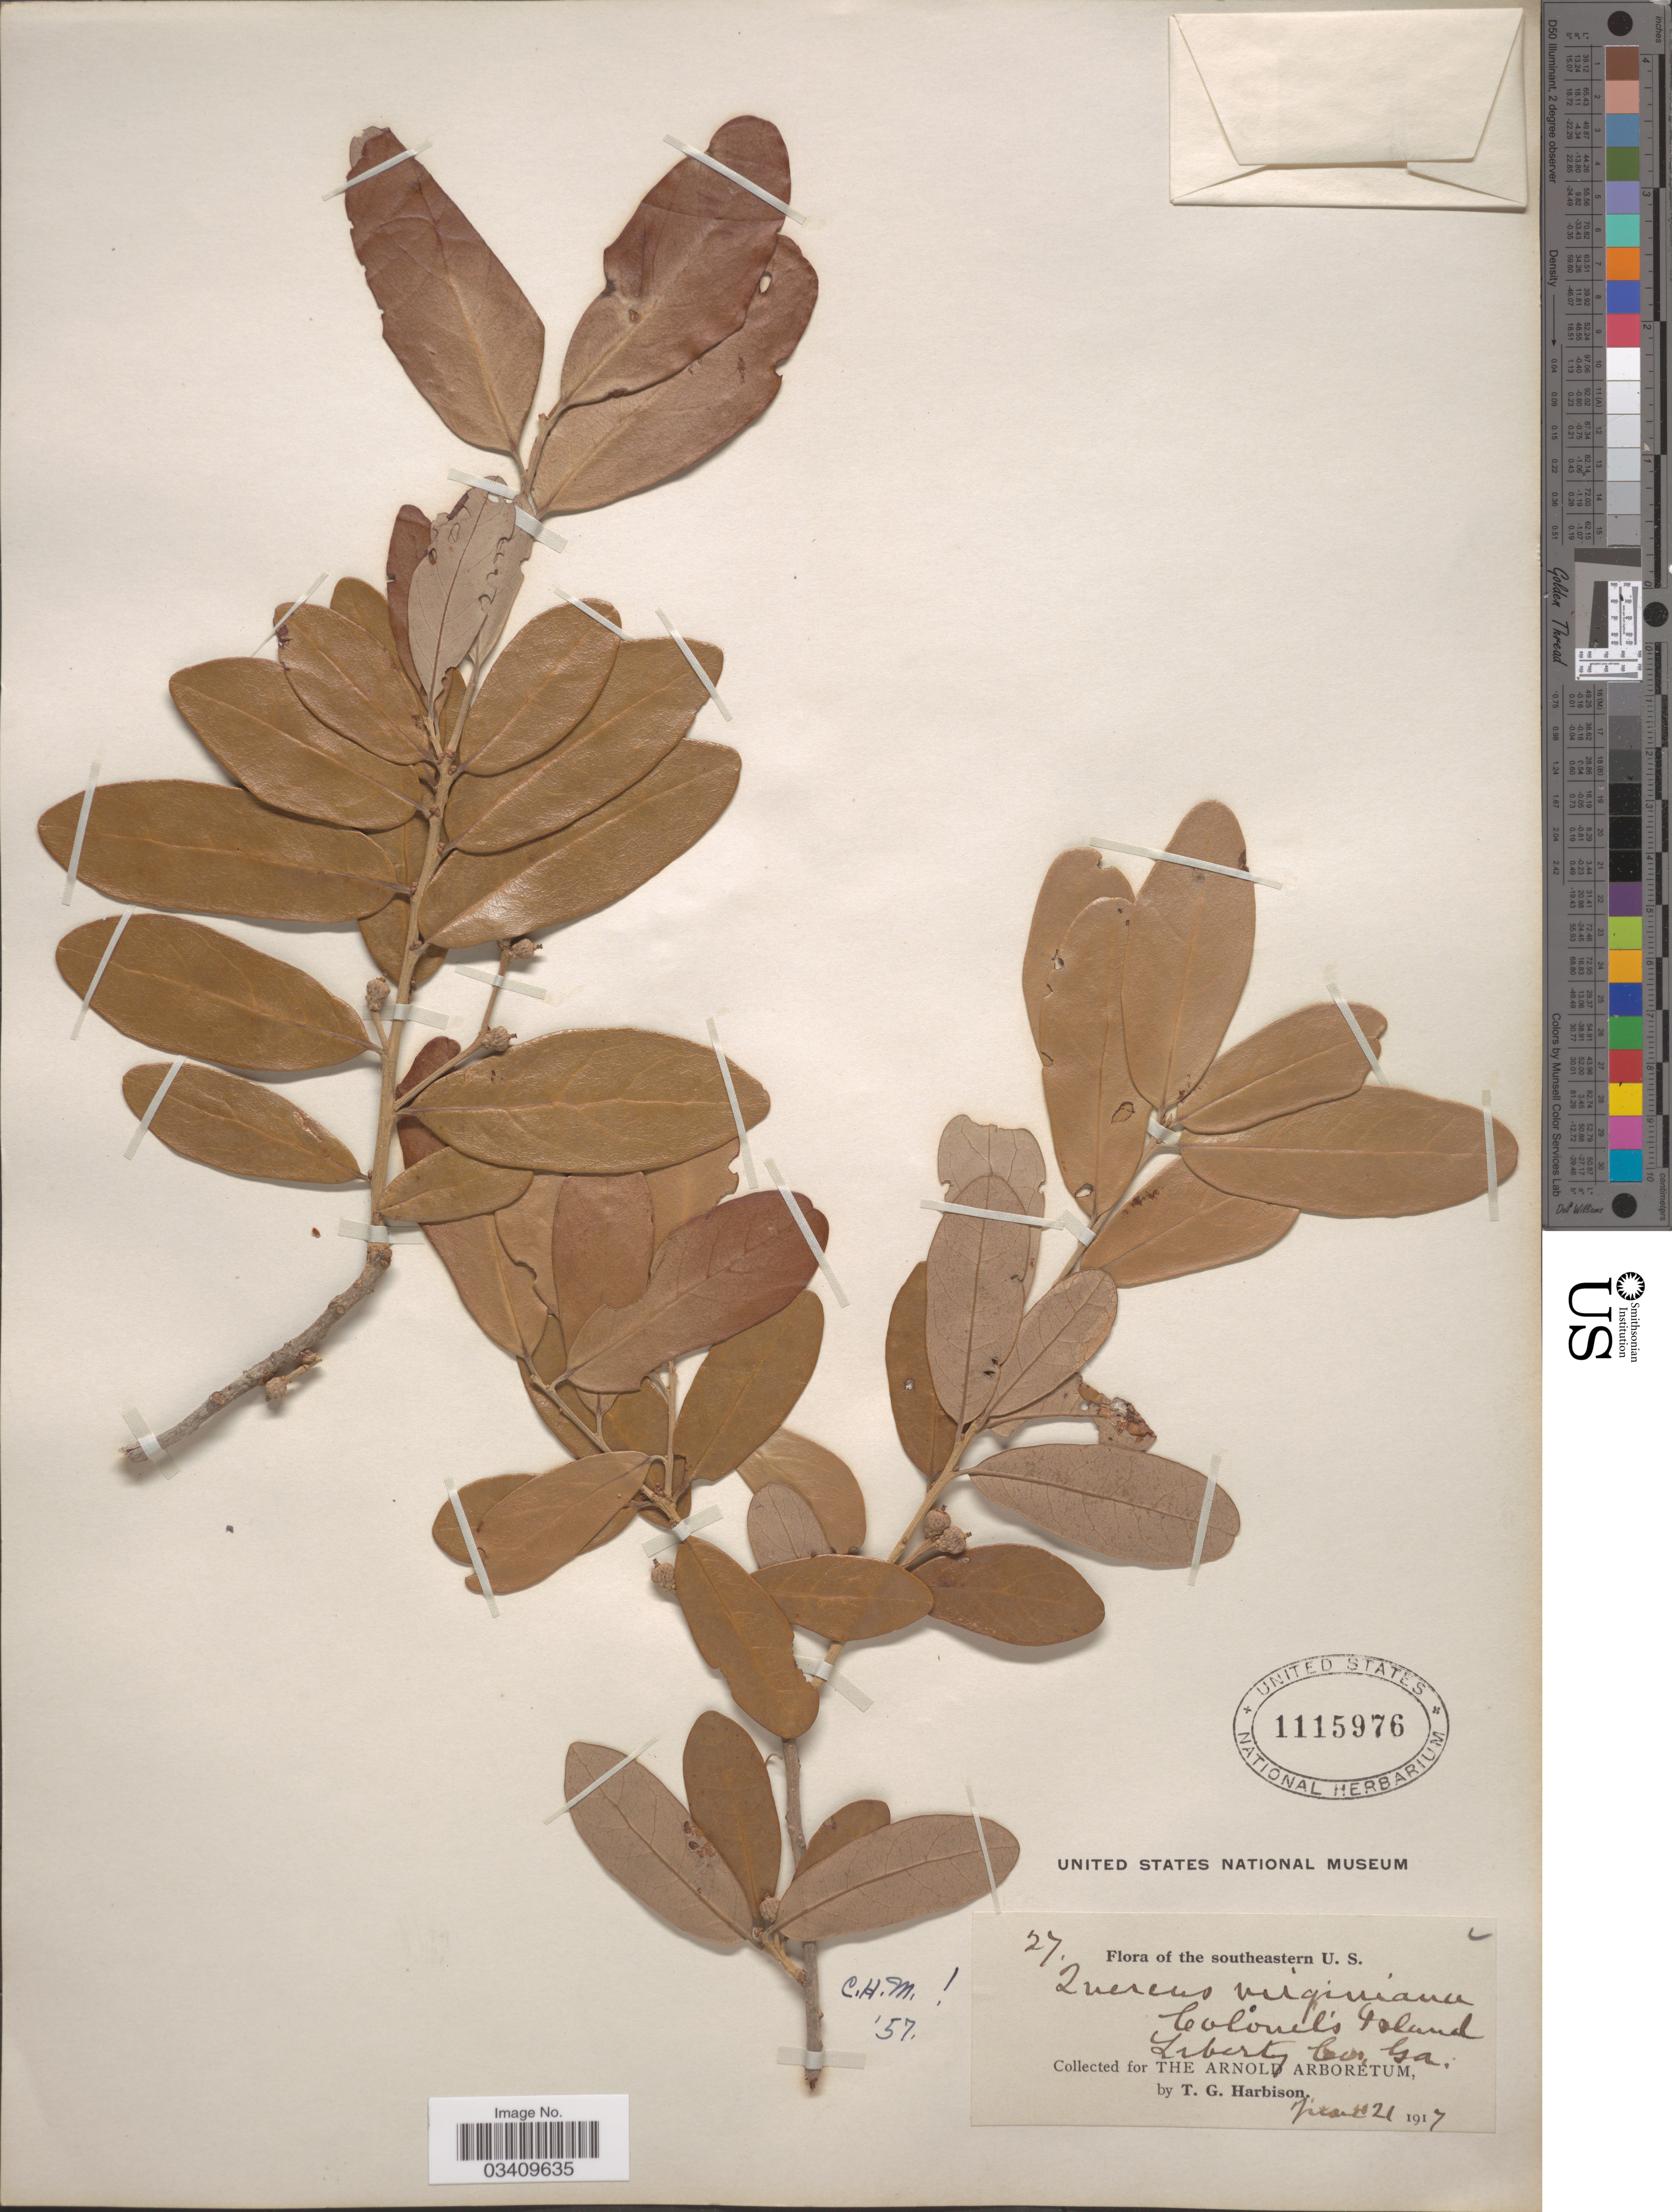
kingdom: Plantae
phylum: Tracheophyta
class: Magnoliopsida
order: Fagales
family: Fagaceae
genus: Quercus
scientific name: Quercus virginiana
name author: Mill.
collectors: T. Harbison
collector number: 27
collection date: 1917-06-21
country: United States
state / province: Georgia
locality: Colonel's Island. Liberty Co.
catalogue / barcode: US 1115976